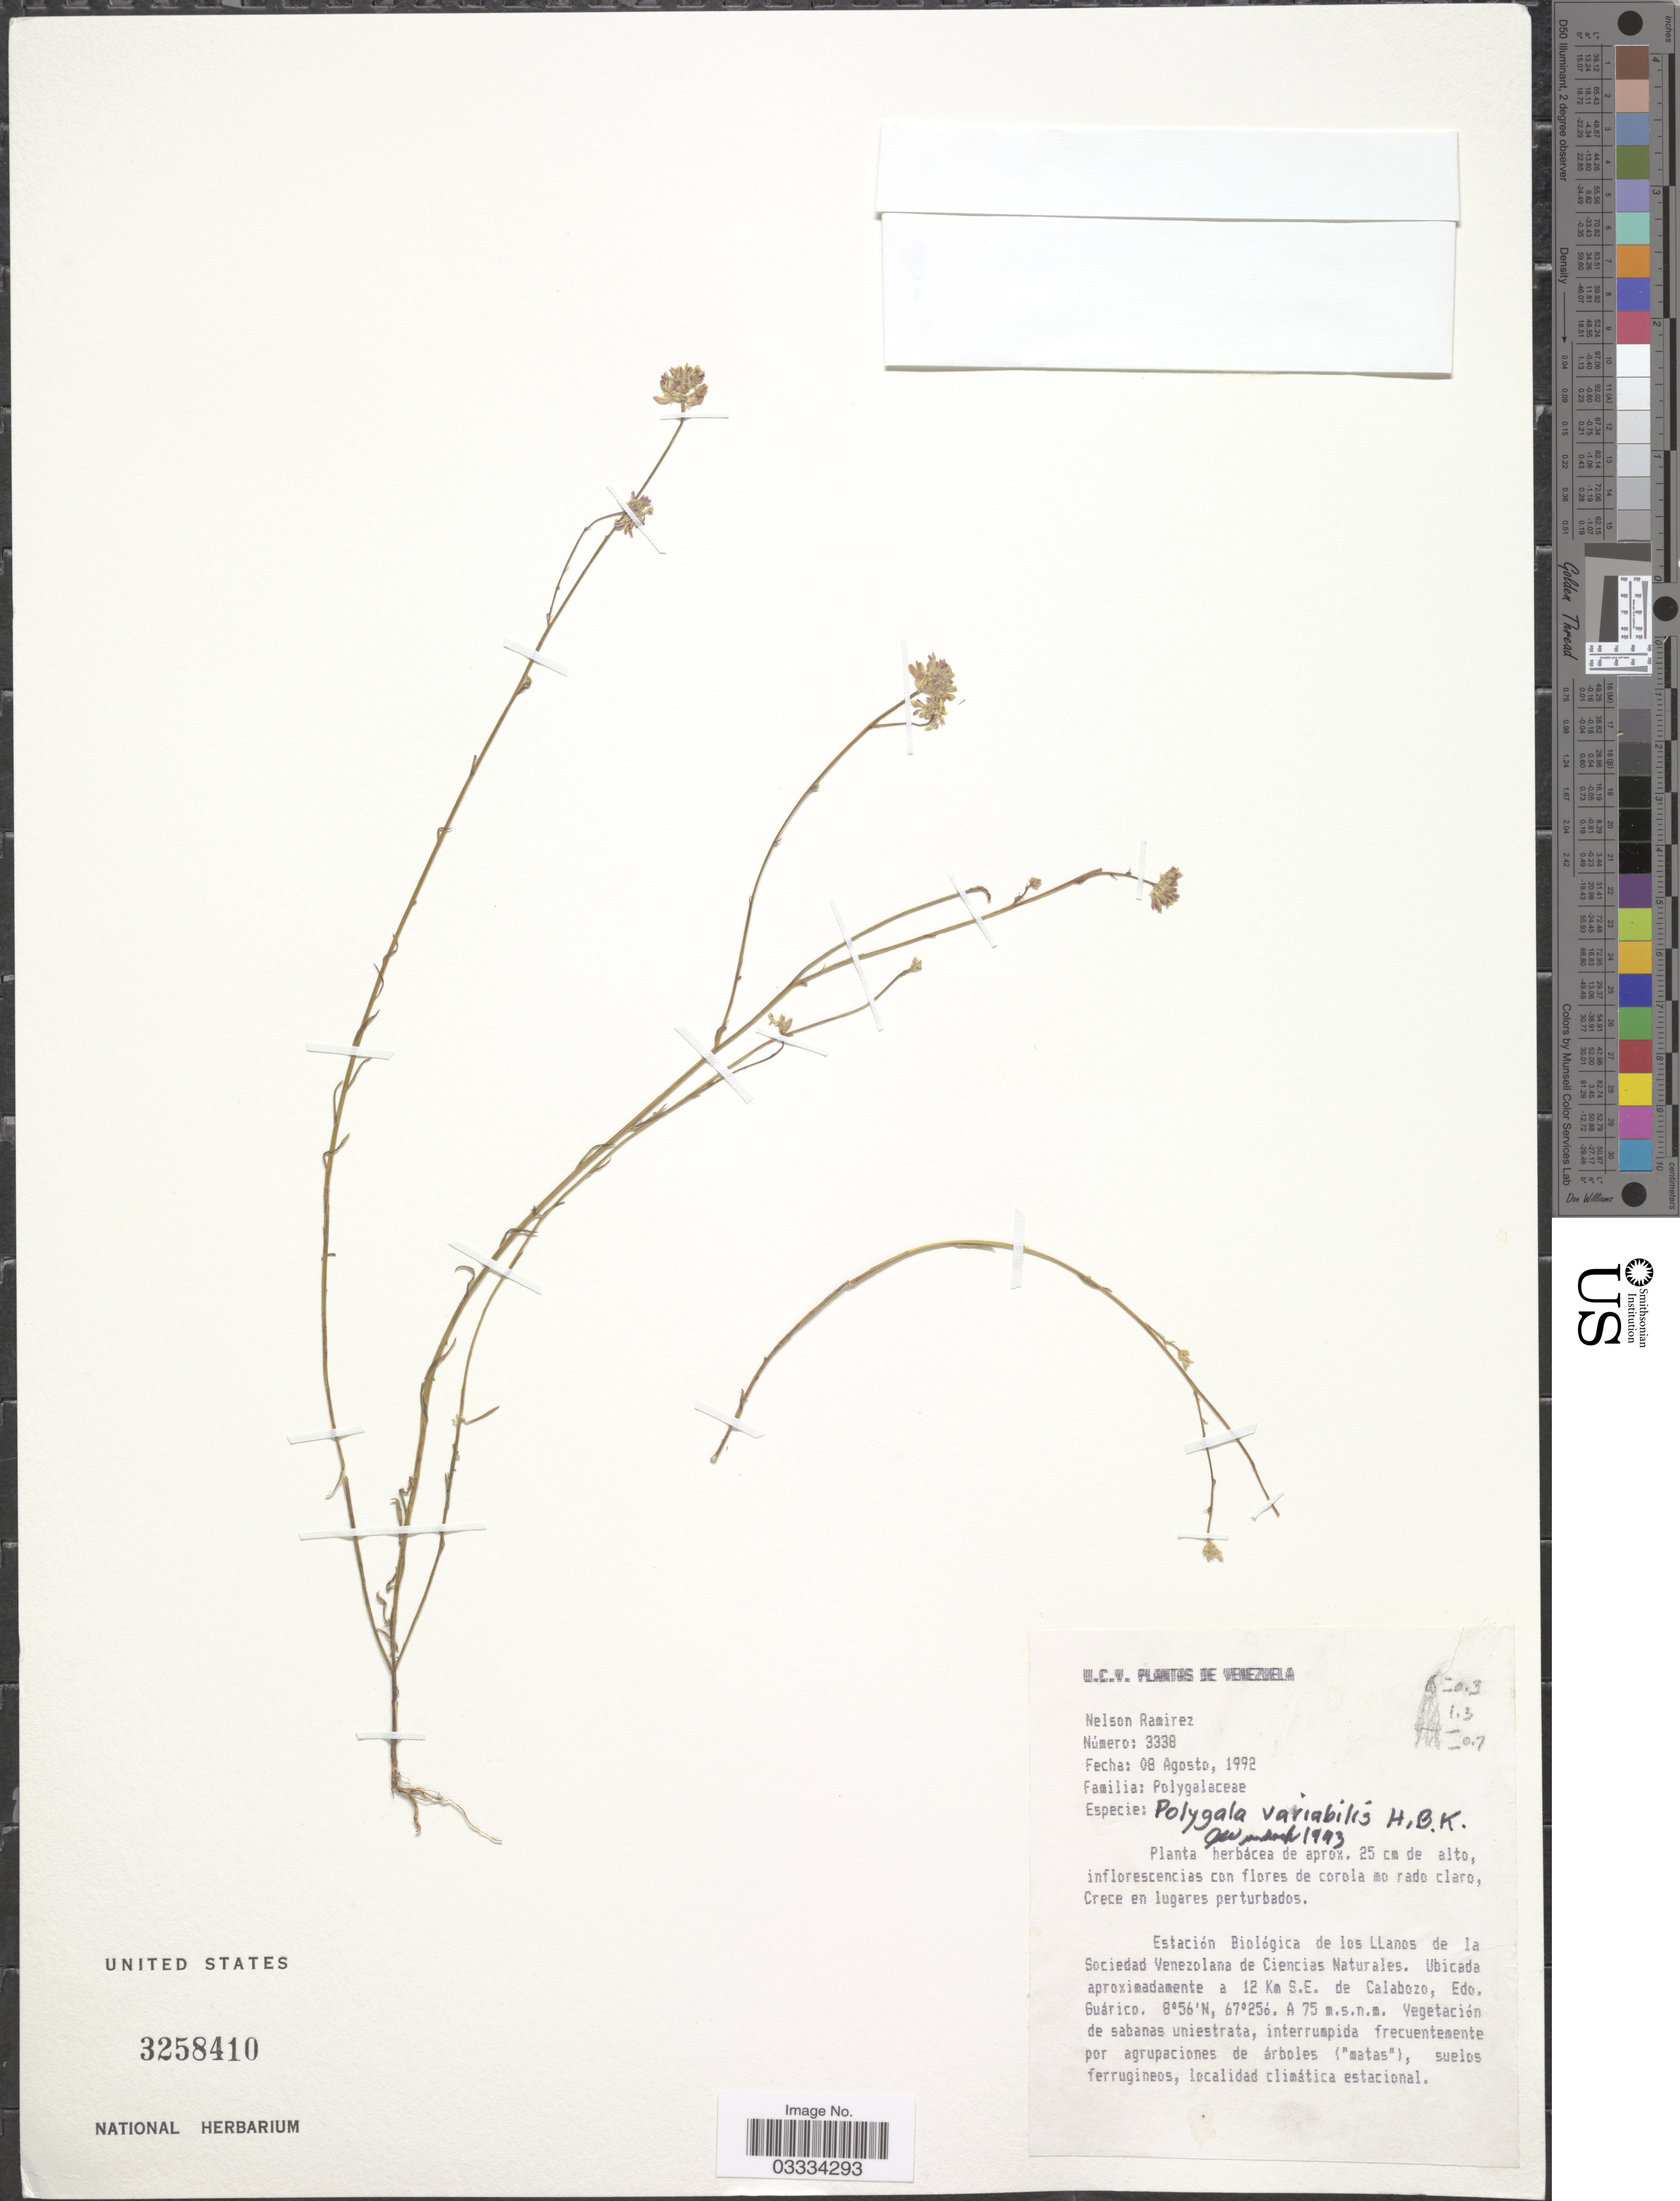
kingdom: Plantae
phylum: Tracheophyta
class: Magnoliopsida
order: Fabales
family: Polygalaceae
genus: Polygala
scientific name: Polygala trichosperma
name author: L.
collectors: N. Ramírez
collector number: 3338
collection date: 1992-08-08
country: Venezuela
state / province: Guárico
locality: Estación Biológica de los Llanos de la Sociedad Venezolana de Ciencias Naturales. Ubicada aproximadamente a 12 Km. S.E. de Calabozo.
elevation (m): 75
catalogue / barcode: US 3258410